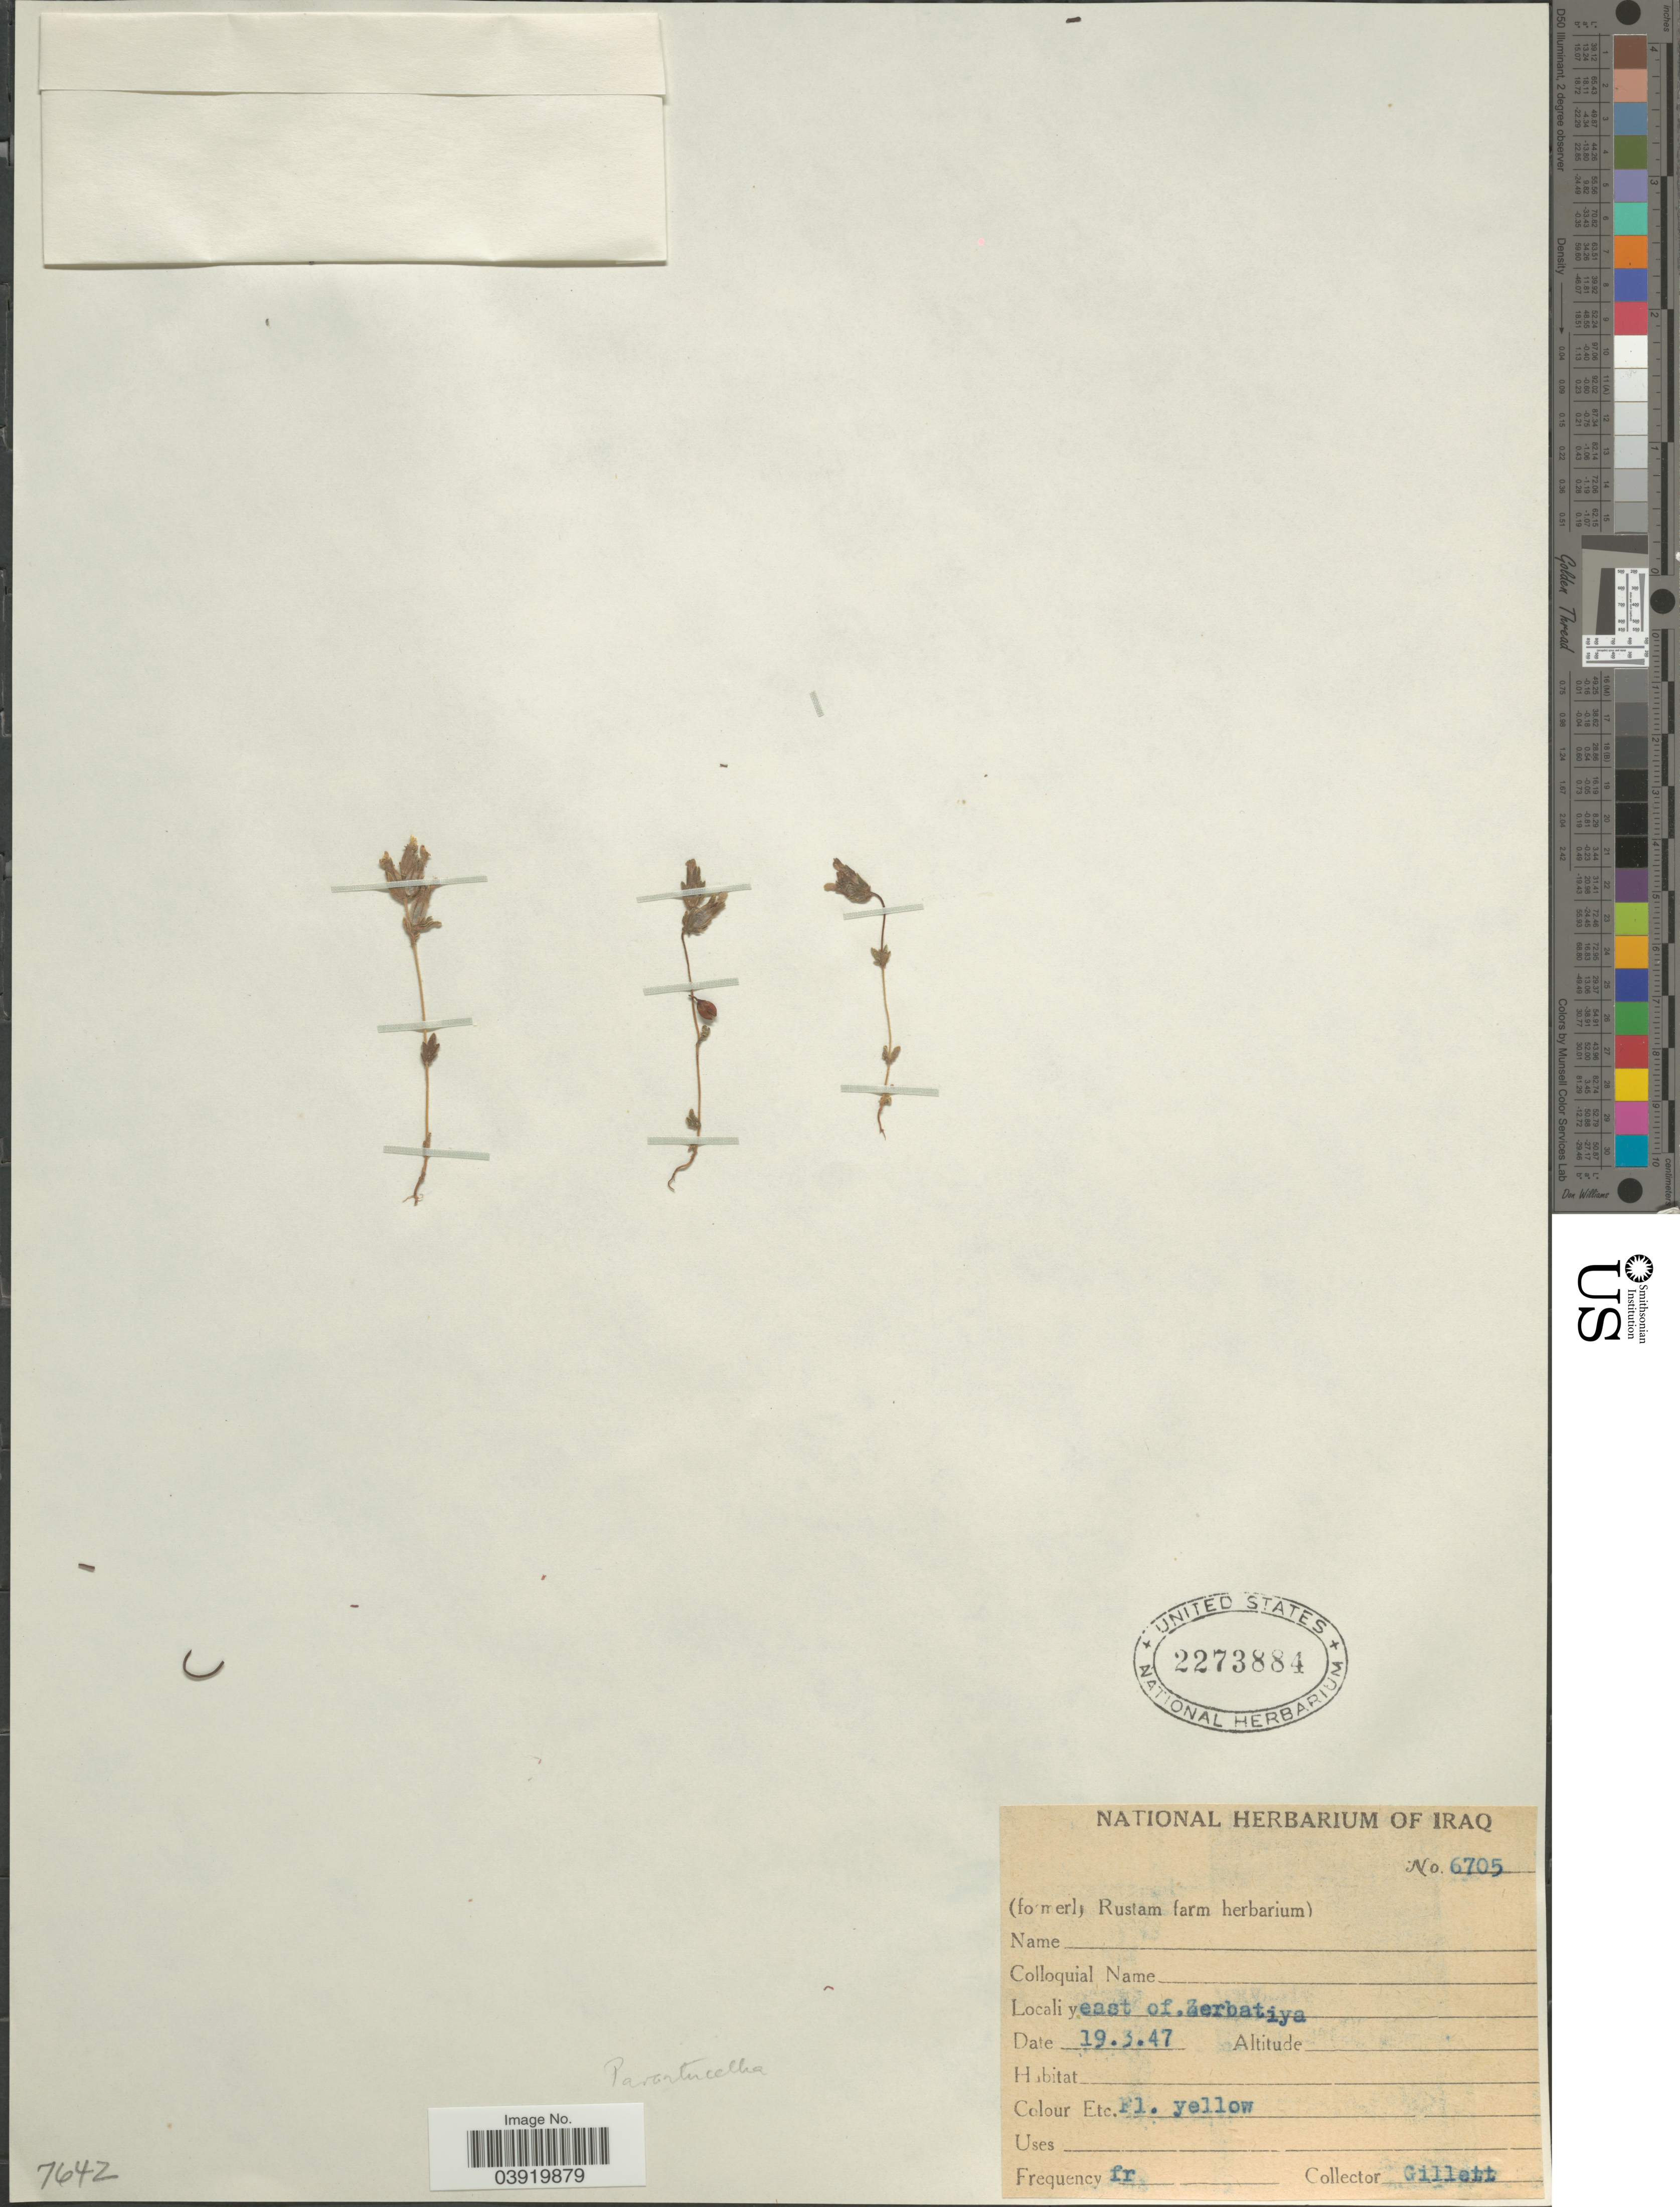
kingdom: Plantae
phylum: Tracheophyta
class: Magnoliopsida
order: Lamiales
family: Orobanchaceae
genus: Parentucellia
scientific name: Parentucellia sp.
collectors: Gillett, --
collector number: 6705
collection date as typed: Transcribed d/m/y: 19/3/47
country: Iraq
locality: East of Zerbatiya.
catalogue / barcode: US 2273884